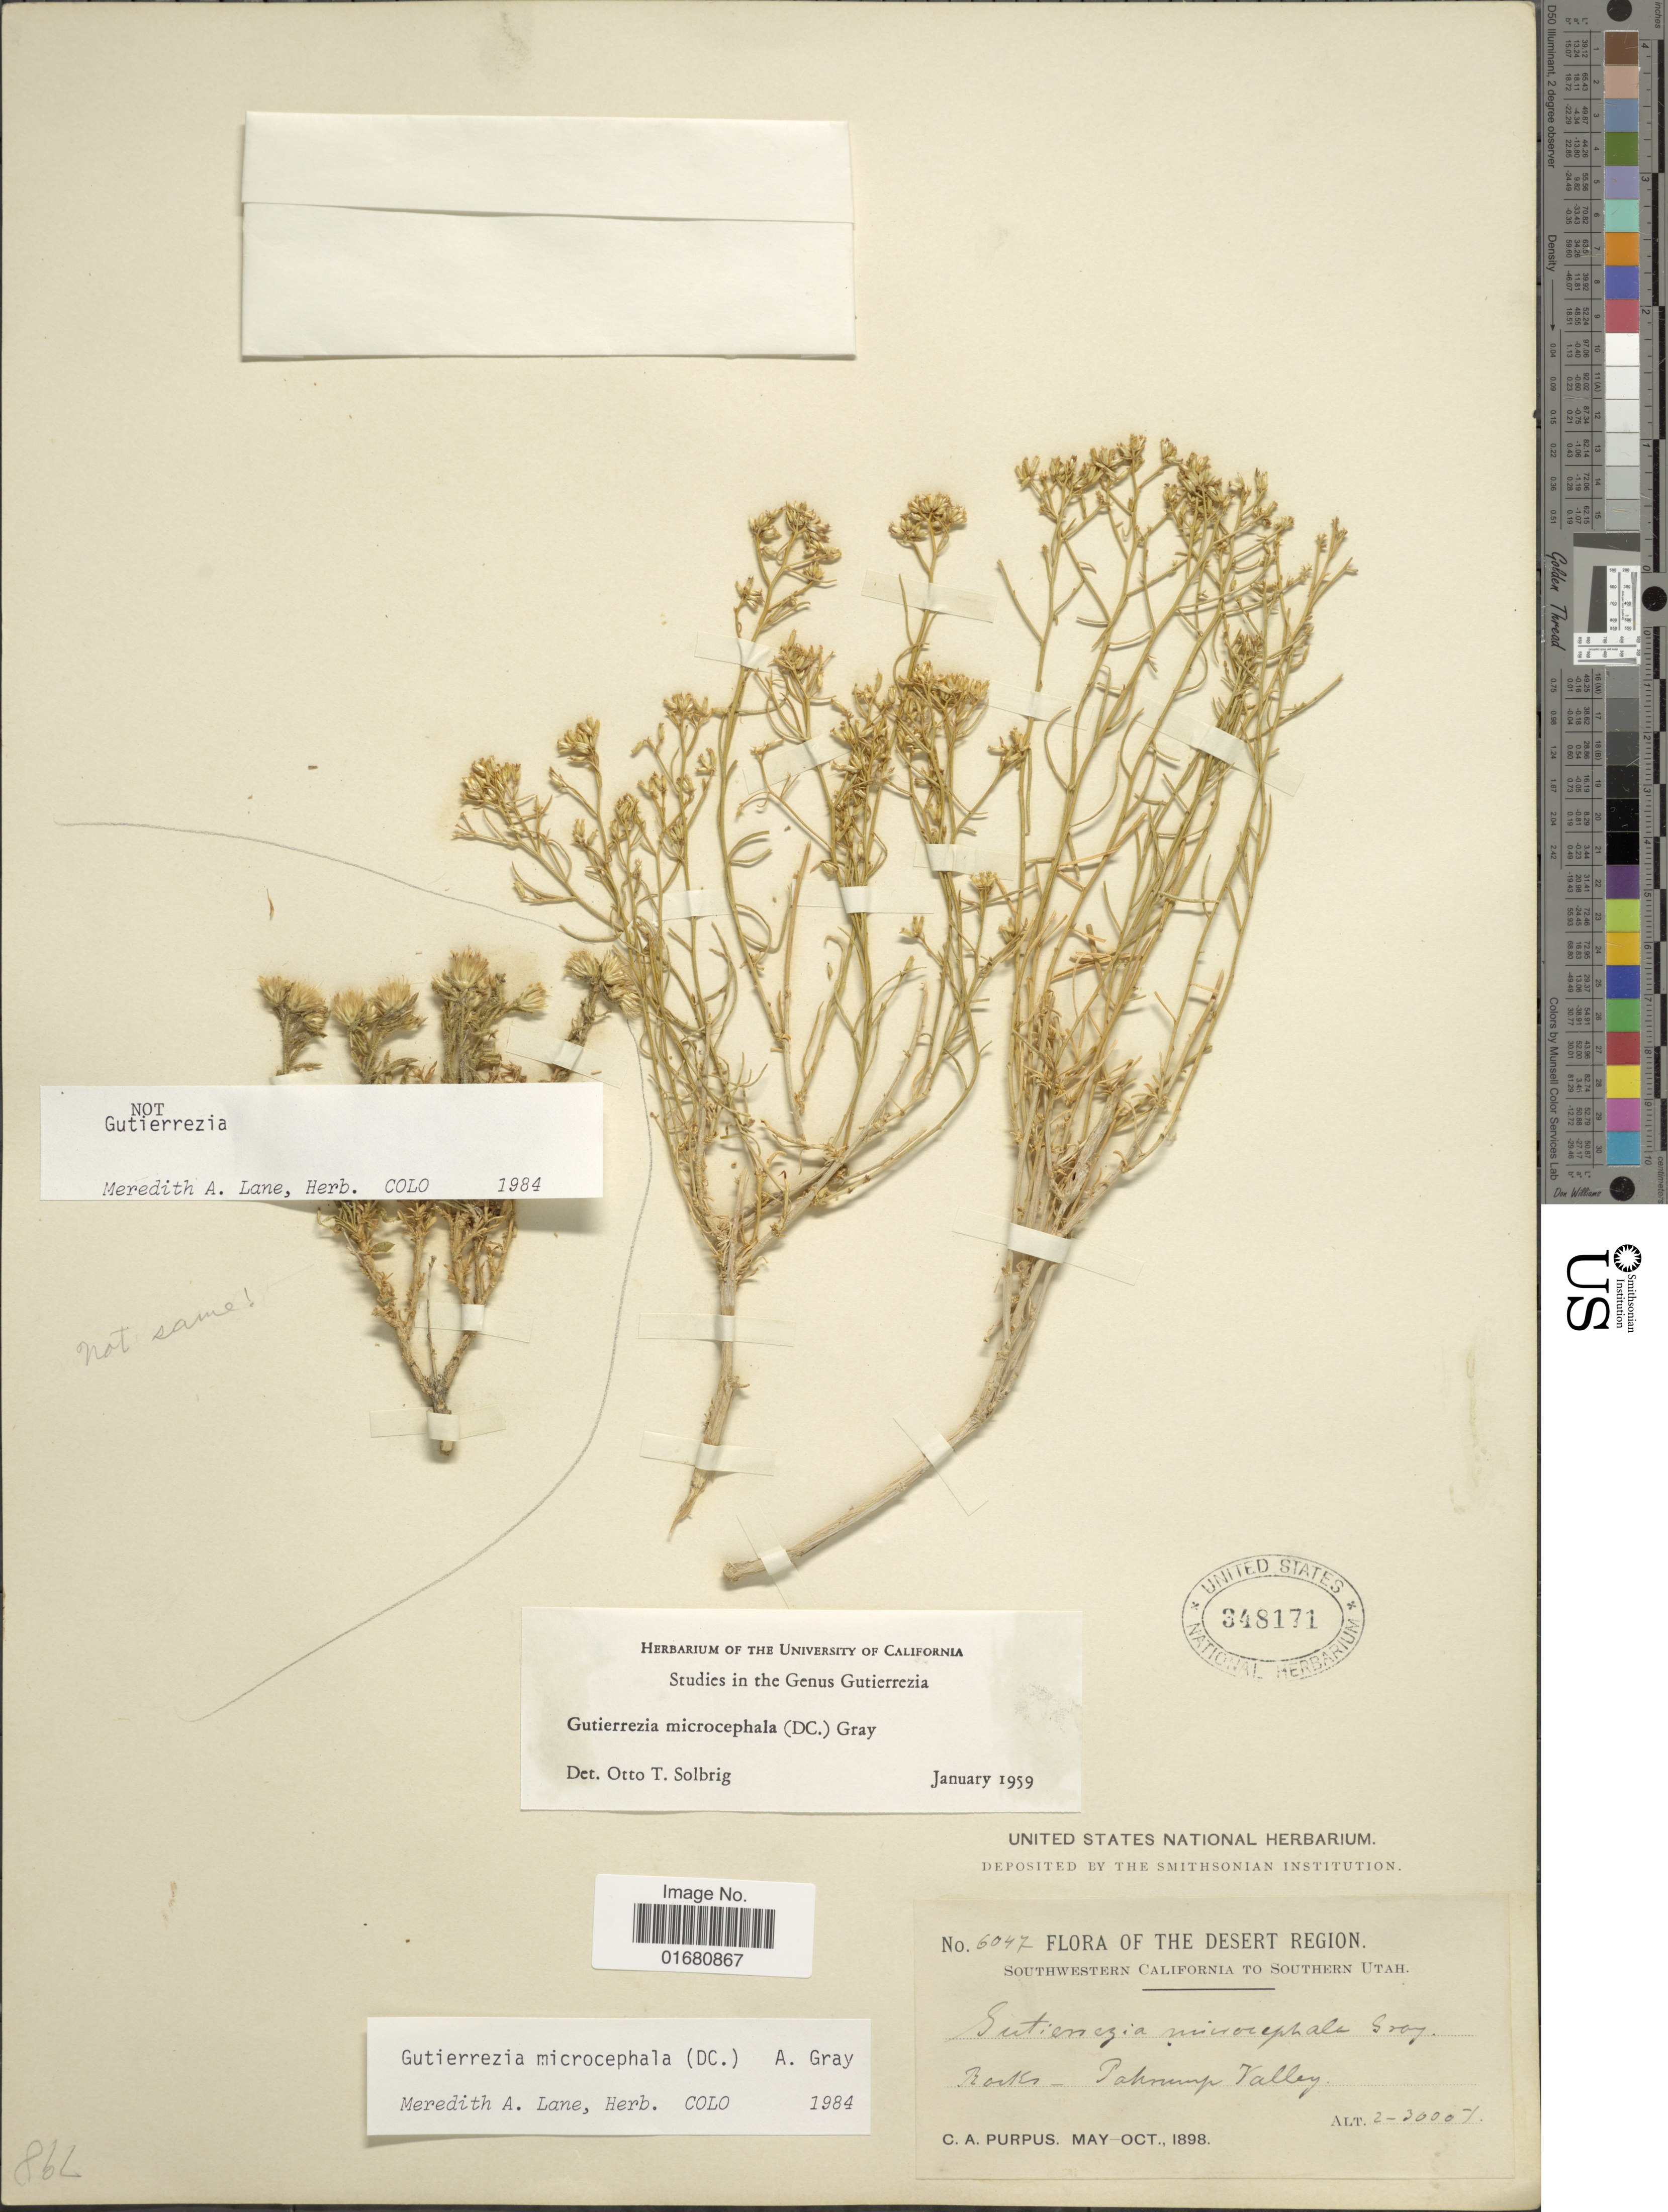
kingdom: Plantae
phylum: Tracheophyta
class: Magnoliopsida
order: Asterales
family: Asteraceae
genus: Gutierrezia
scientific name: Gutierrezia microcephala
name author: (DC.) A. Gray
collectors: C. A. Purpus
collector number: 6047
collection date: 1898-05/1898-10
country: United States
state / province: Nevada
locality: The Desert Region, Rocks, Pahrump Valley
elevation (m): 610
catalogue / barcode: US 348171